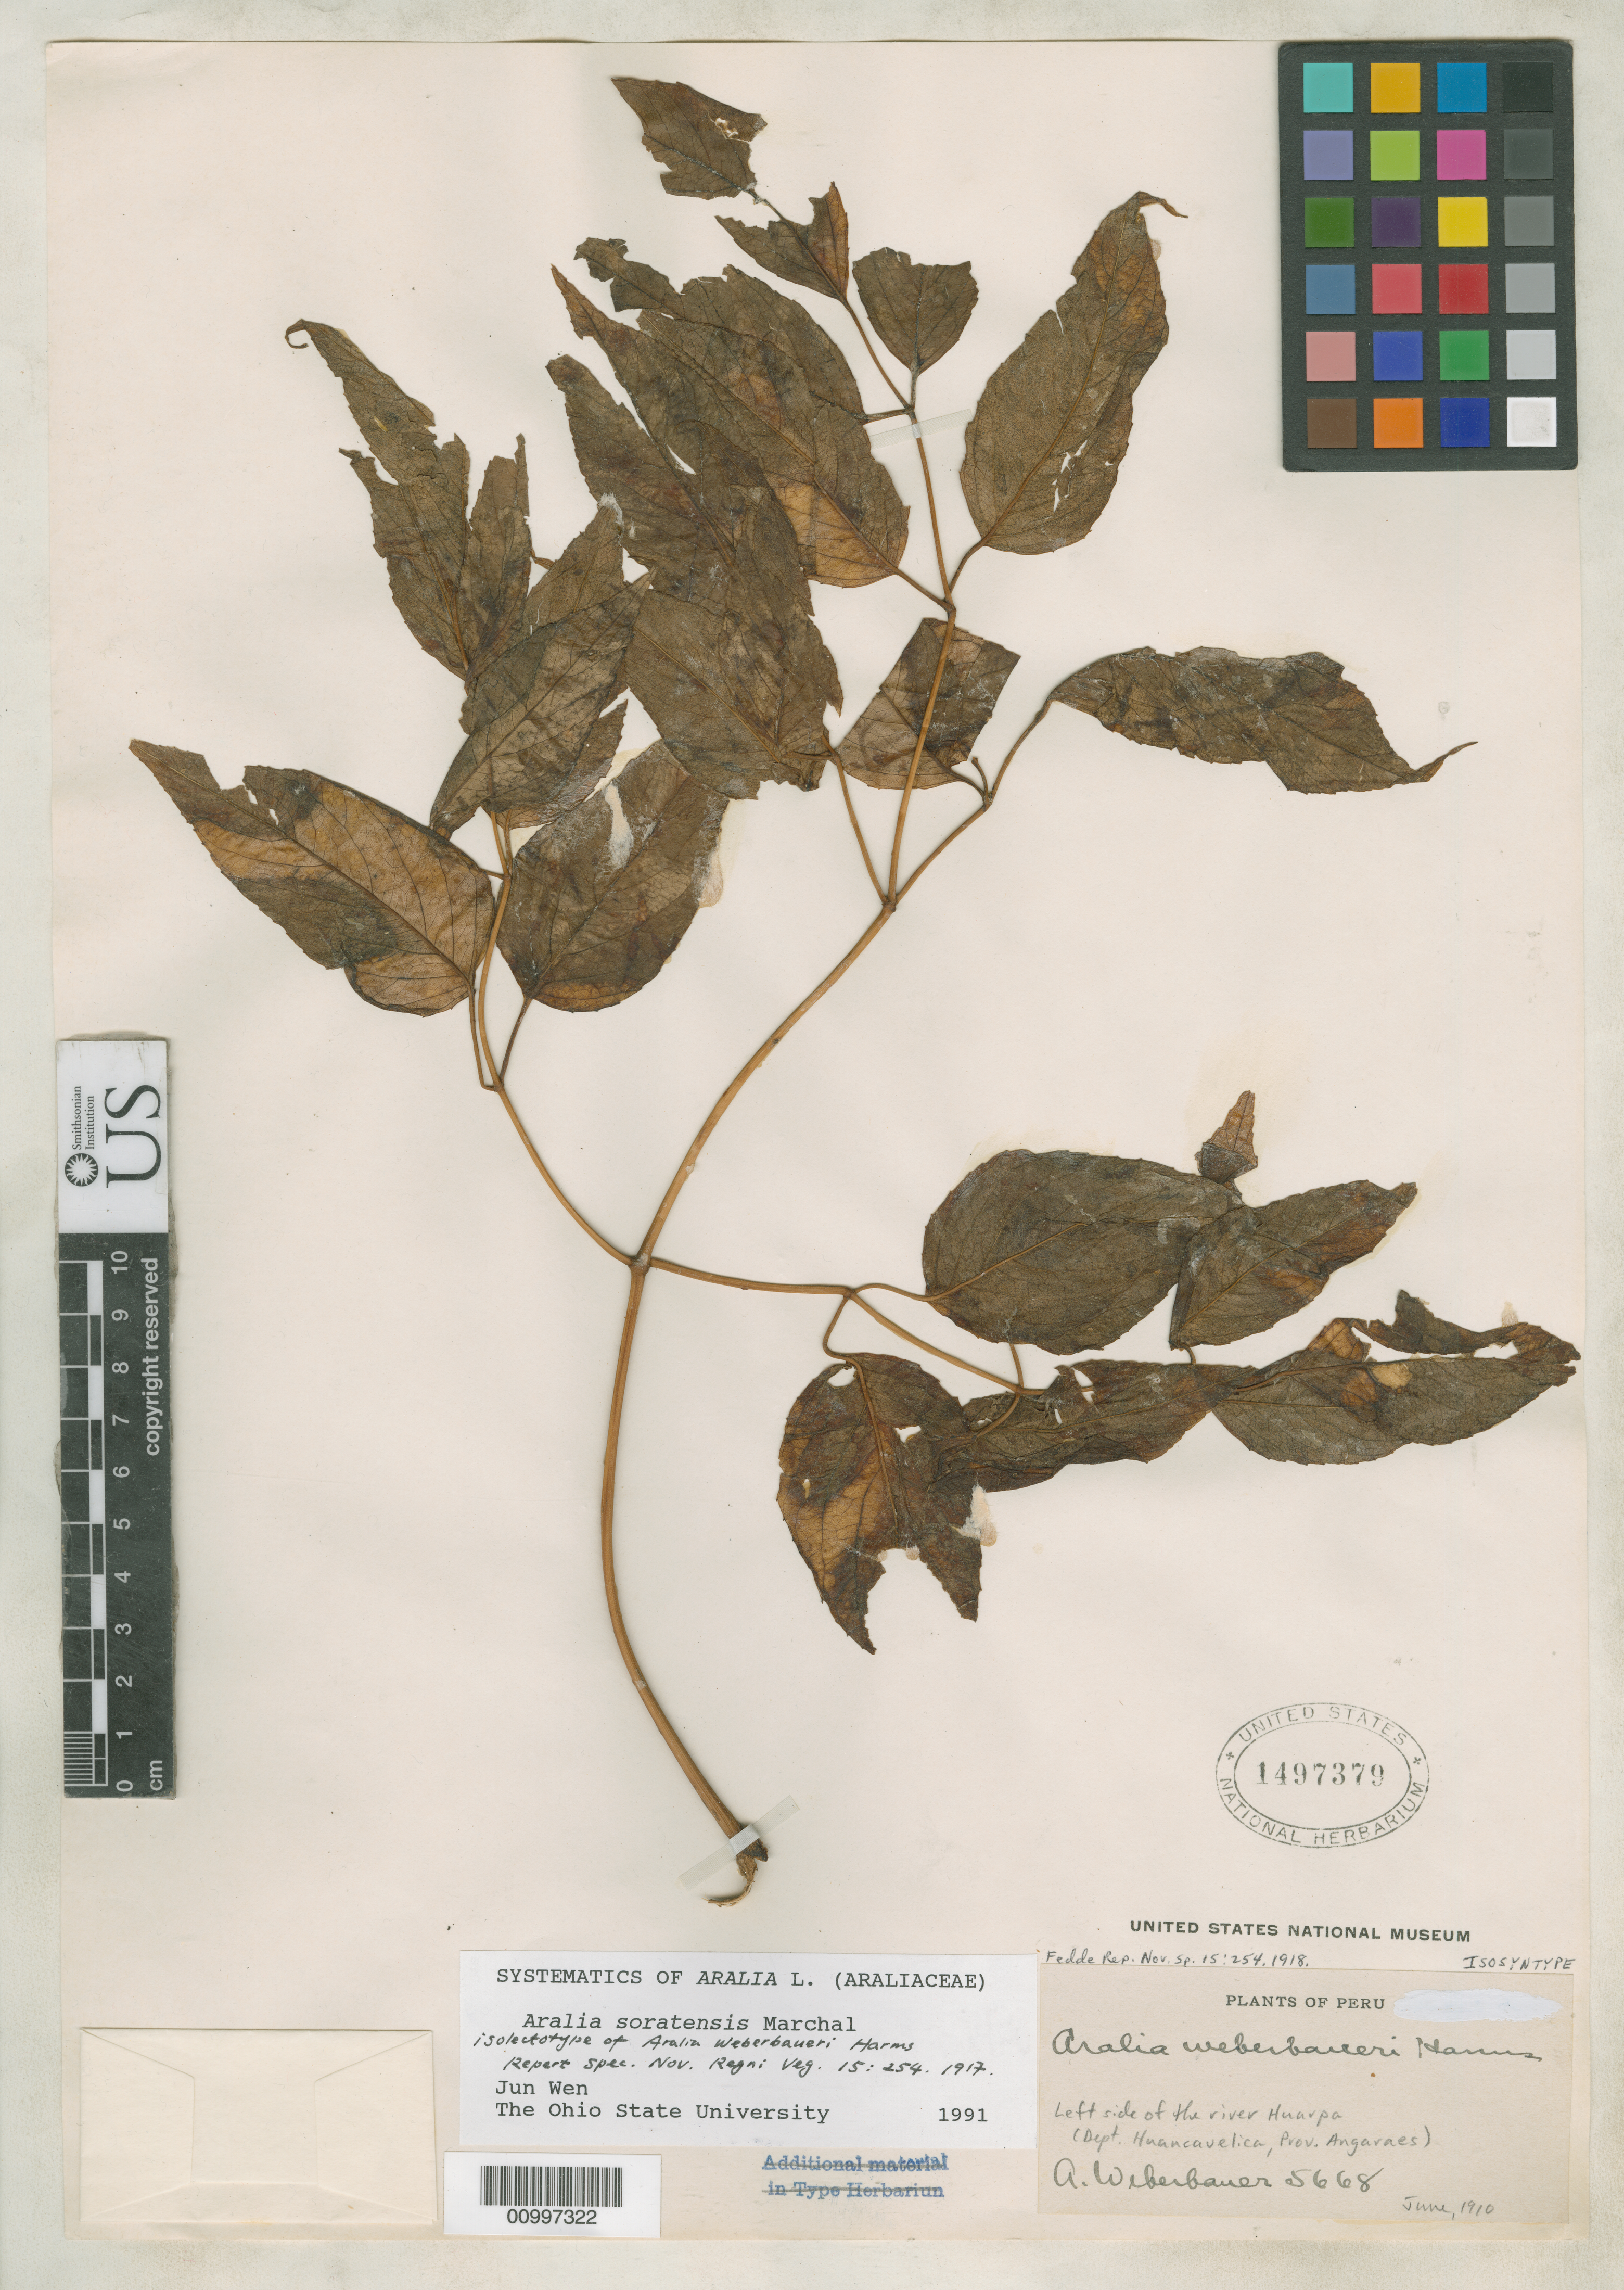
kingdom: Plantae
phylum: Tracheophyta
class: Magnoliopsida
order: Apiales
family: Araliaceae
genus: Aralia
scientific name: Aralia weberbaueri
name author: Harms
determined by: Wen, Jun, (BOT), Smithsonian Institution - National Museum of Natural History (UNITED STATES)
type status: Isolectotype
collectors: A. Weberbauer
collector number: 5668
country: Peru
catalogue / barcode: US 1497379